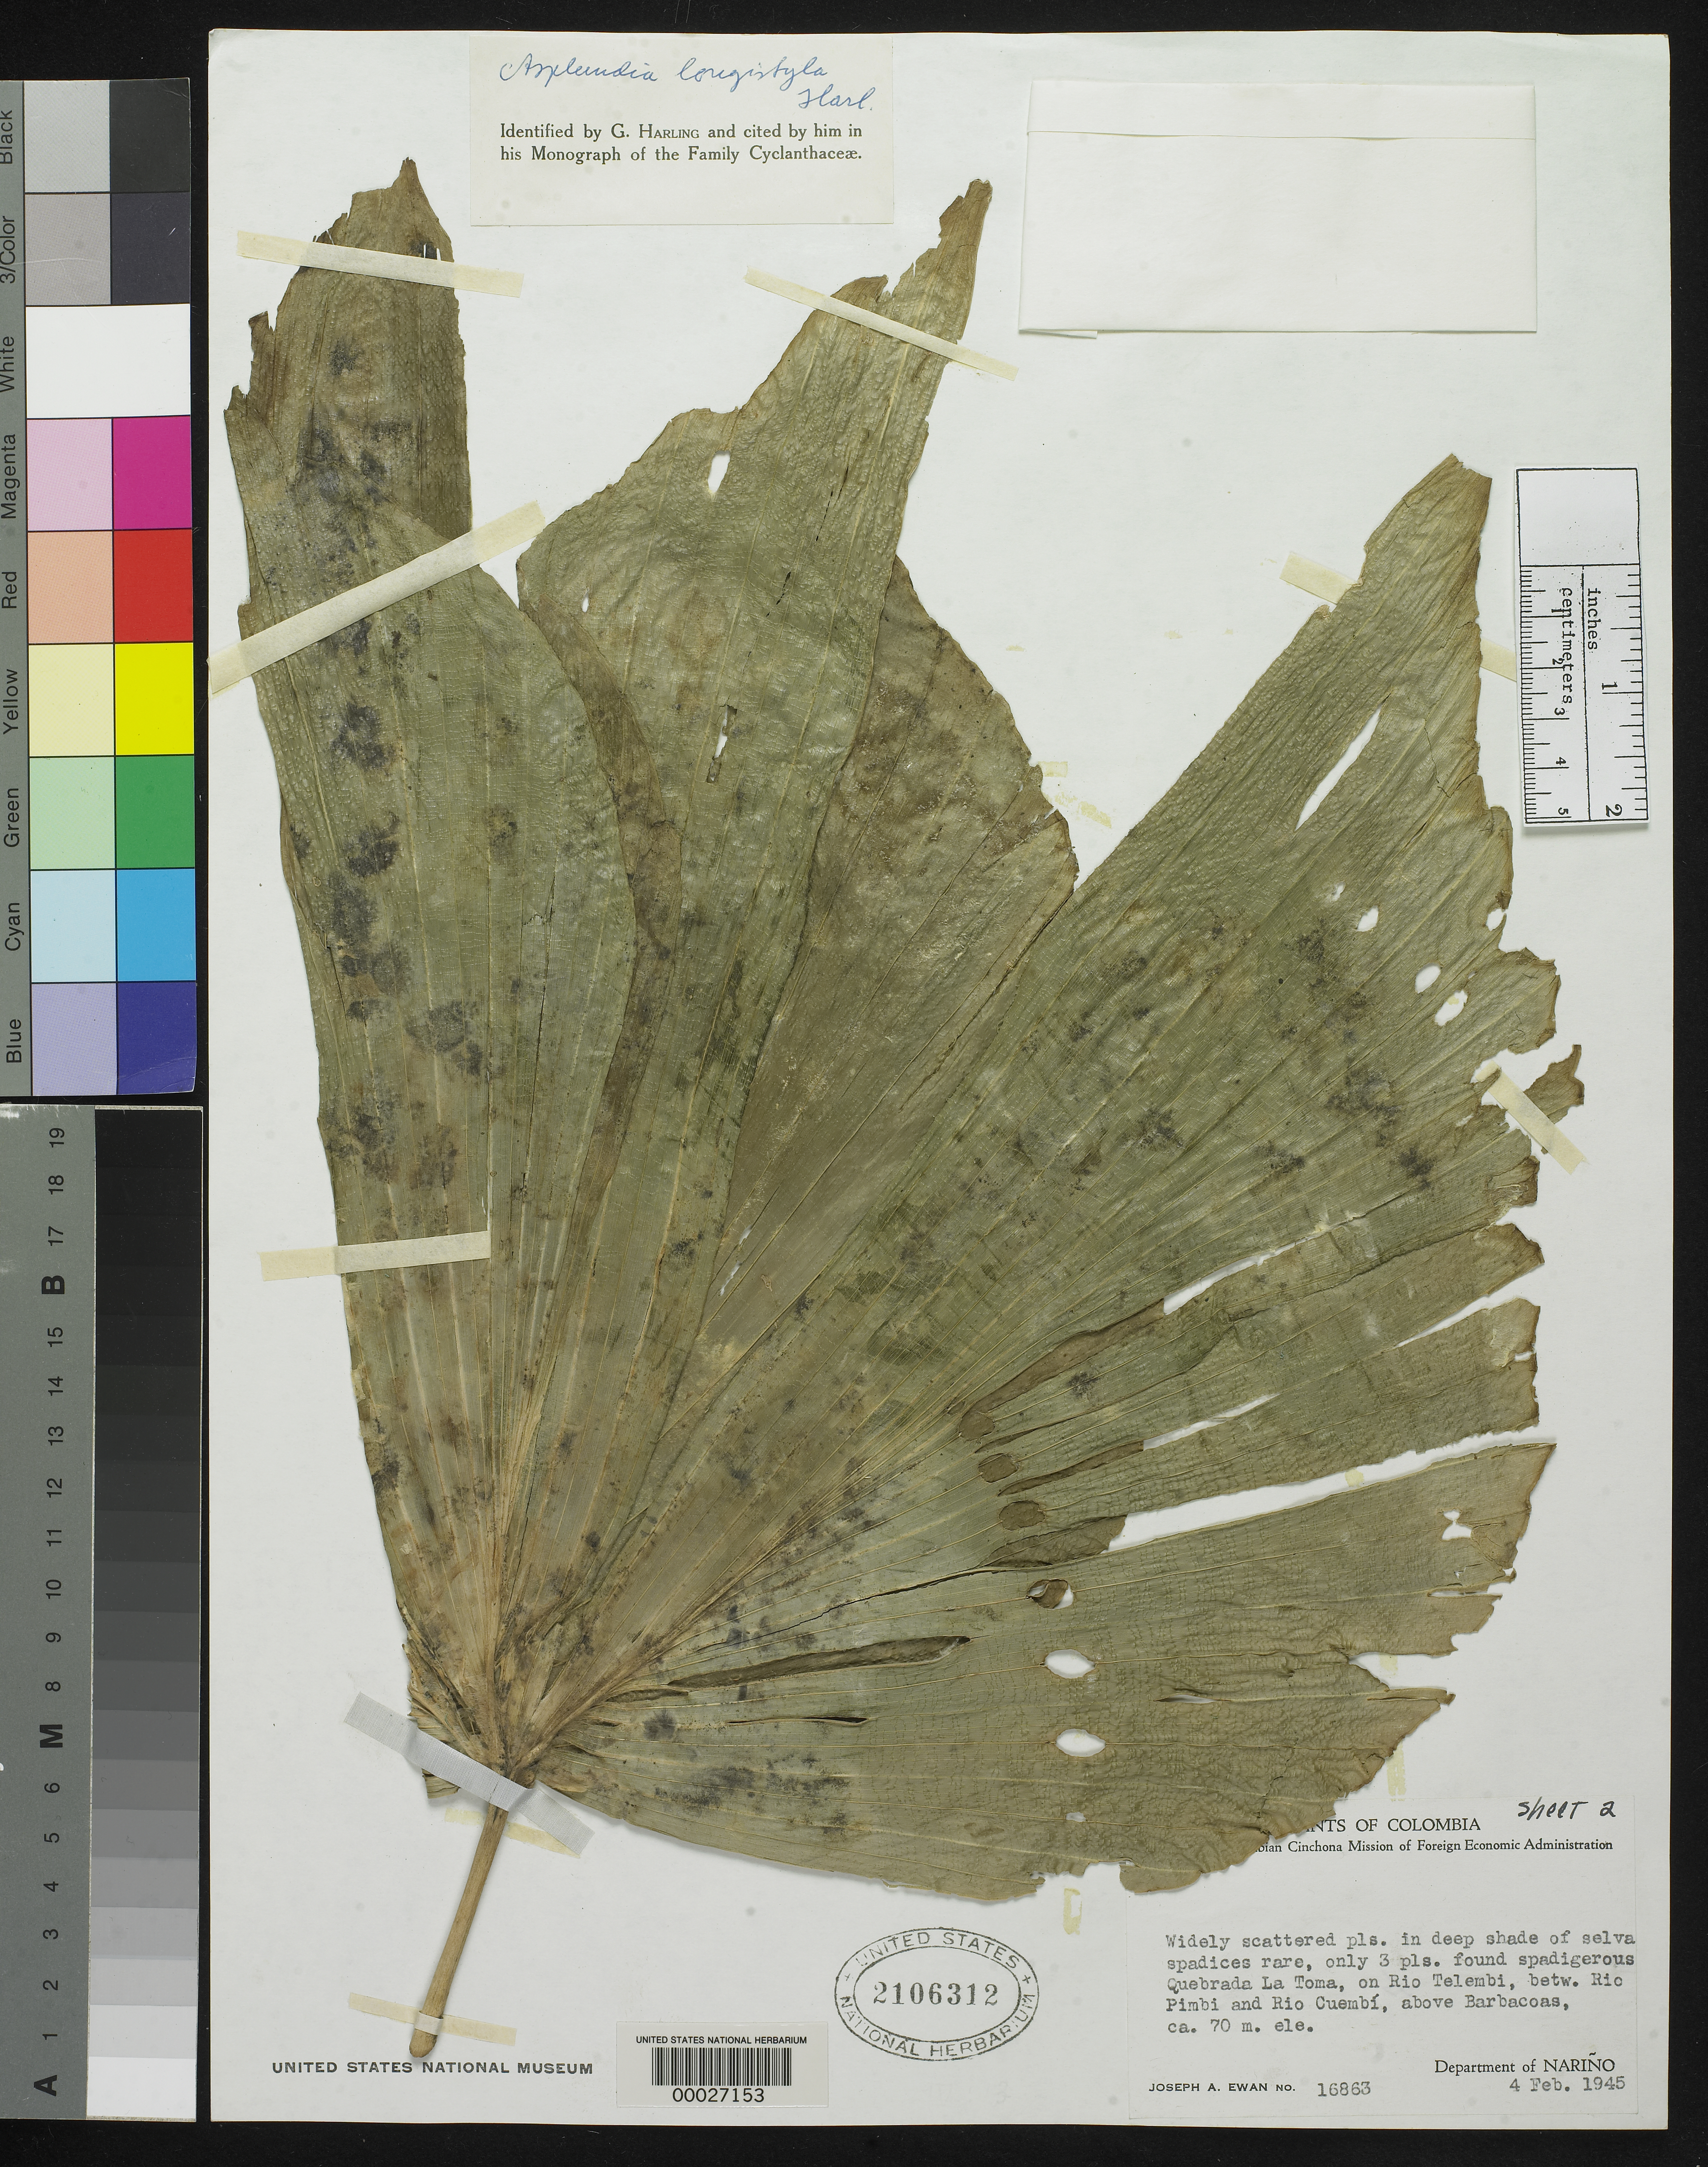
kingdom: Plantae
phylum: Tracheophyta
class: Liliopsida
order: Pandanales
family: Cyclanthaceae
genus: Asplundia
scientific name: Asplundia longistyla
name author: Harling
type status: Holotype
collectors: J. A. Ewan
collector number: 16863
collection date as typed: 04 Feb 1945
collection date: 1945-02-04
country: Colombia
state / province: Nariño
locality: Quebrada La Toma, Rio Telembi, between Rio Pimbi & Rio Cuembi, above Barbaccas.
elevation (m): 70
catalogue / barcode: US 2106312